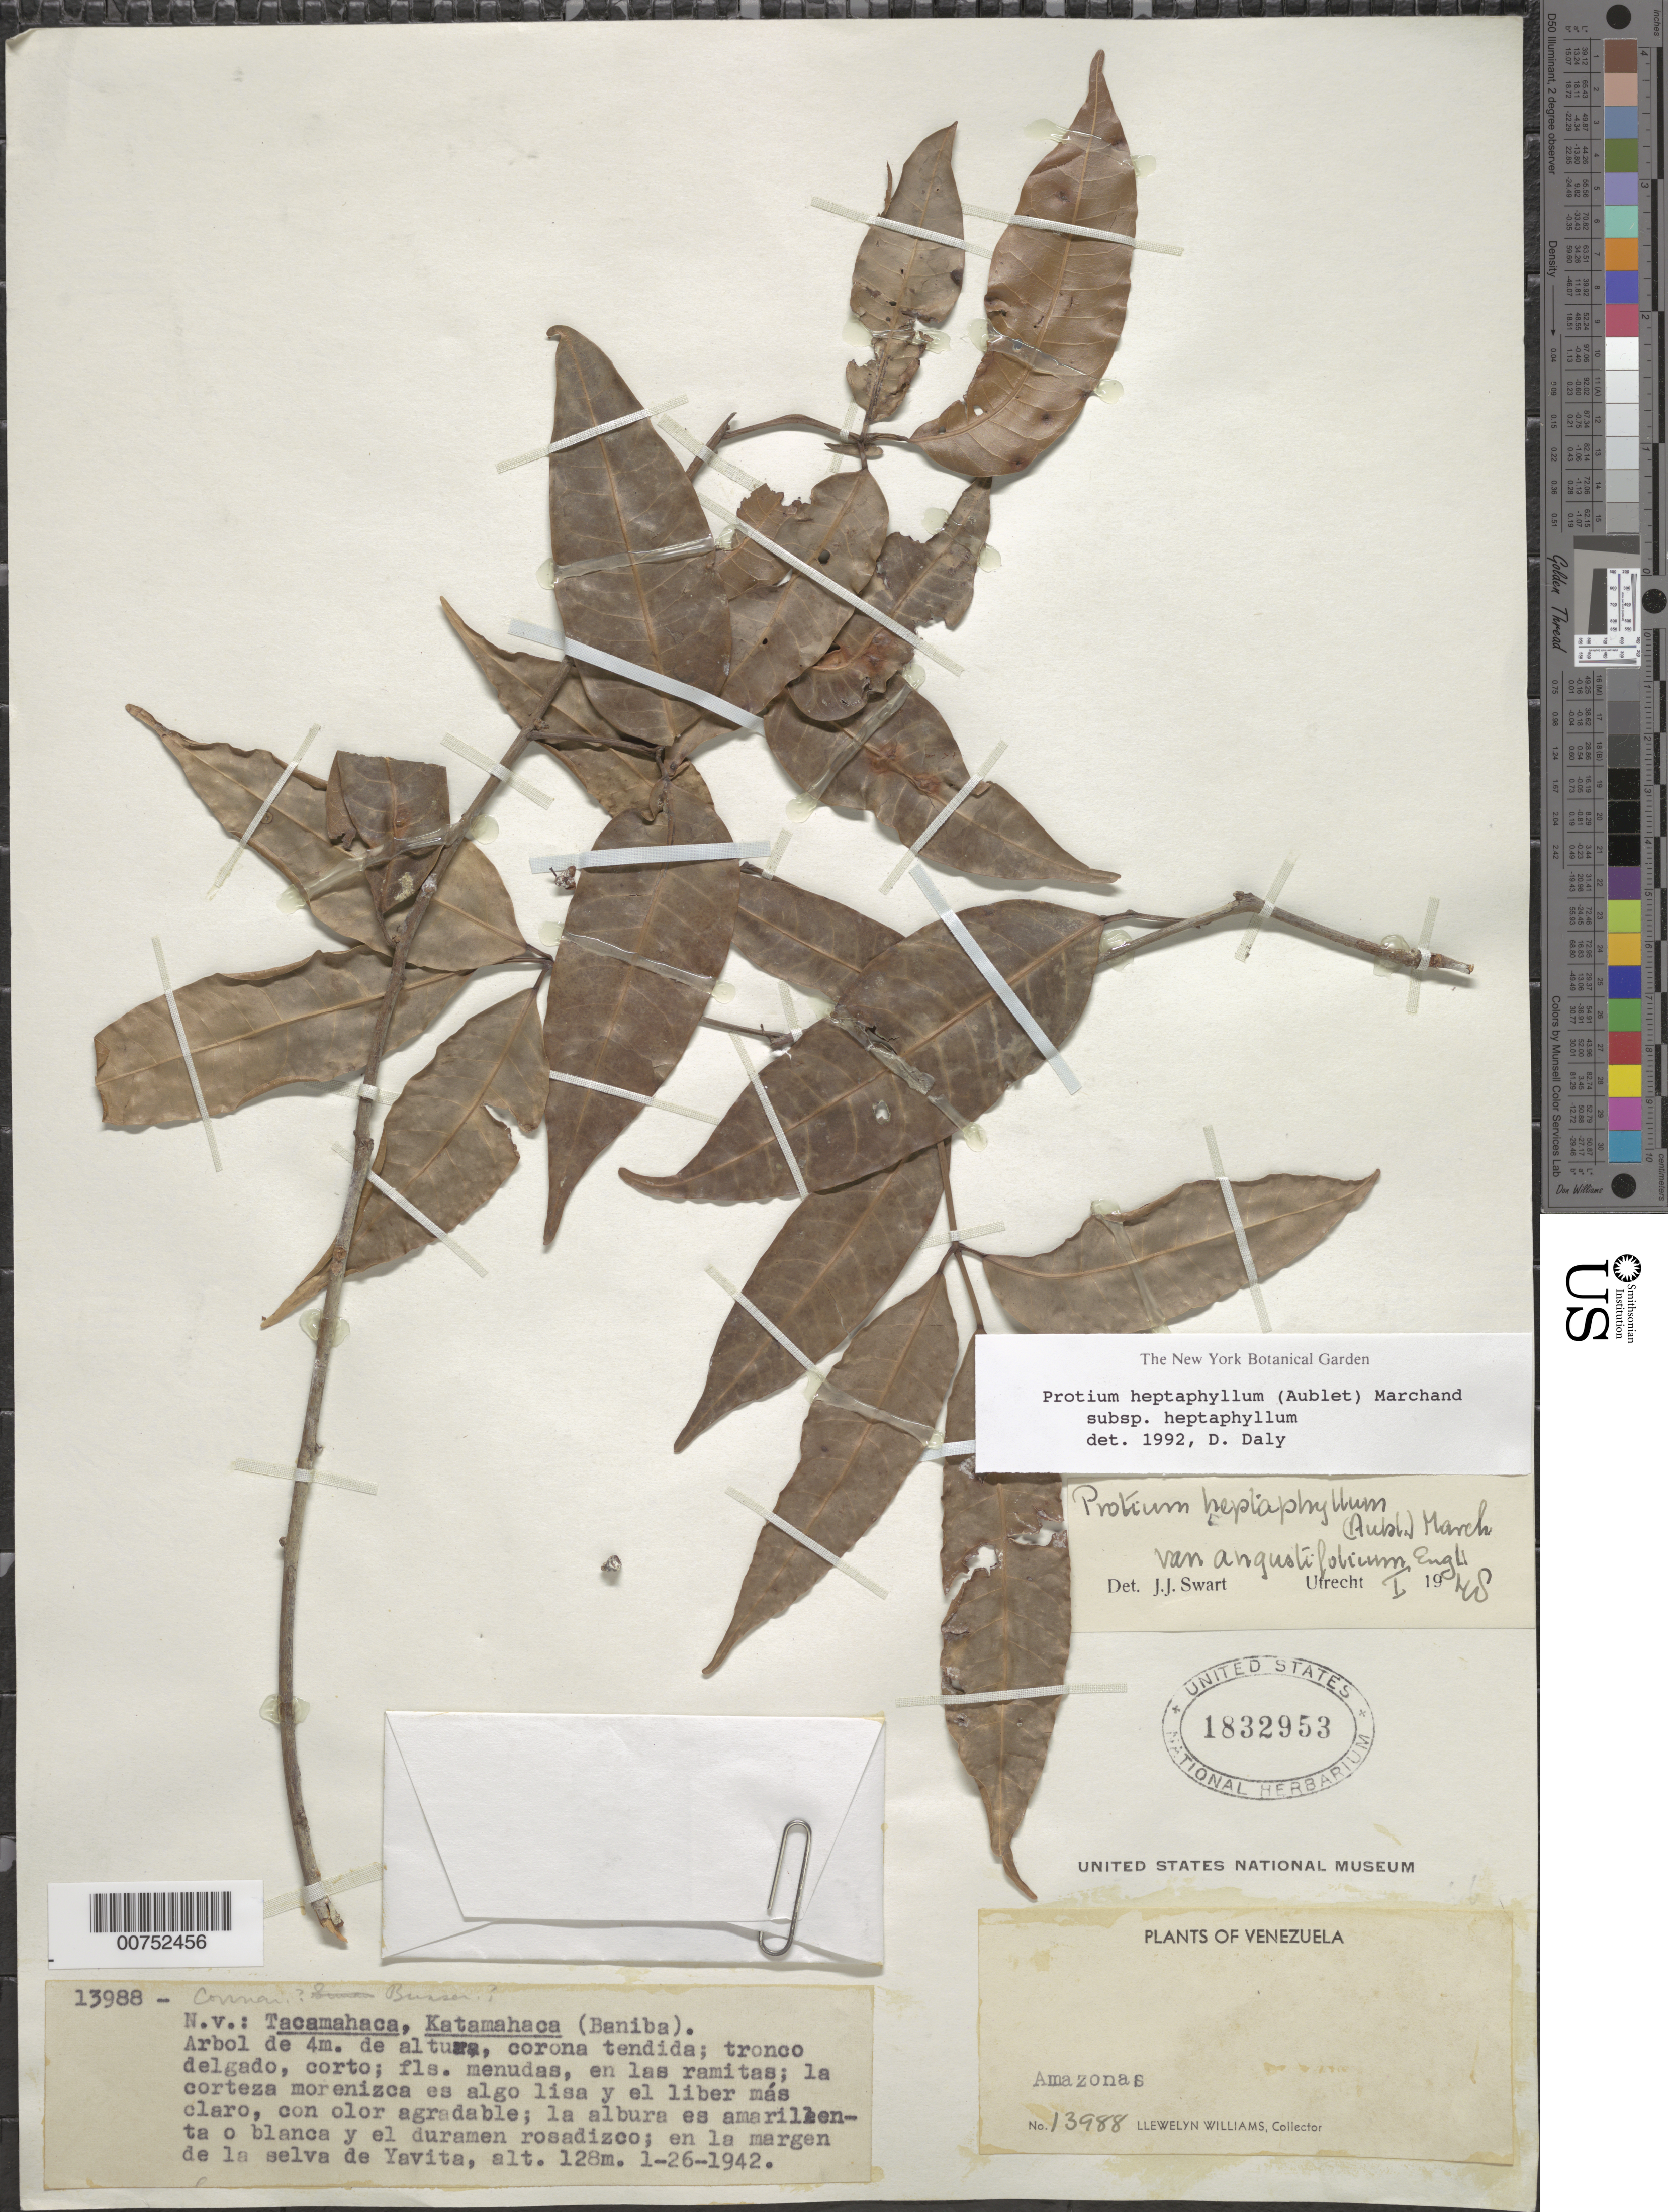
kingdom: Plantae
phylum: Tracheophyta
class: Magnoliopsida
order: Sapindales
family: Burseraceae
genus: Protium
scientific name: Protium heptaphyllum subsp. heptaphyllum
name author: (Aubl.) Marchand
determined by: Daly, D. C.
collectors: Ll. Williams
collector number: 13988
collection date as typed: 26-Jan-42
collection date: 1942-01-26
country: Venezuela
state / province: Amazonas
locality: Yavita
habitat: Margen de la selva de Yavita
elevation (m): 128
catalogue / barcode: US 1832953